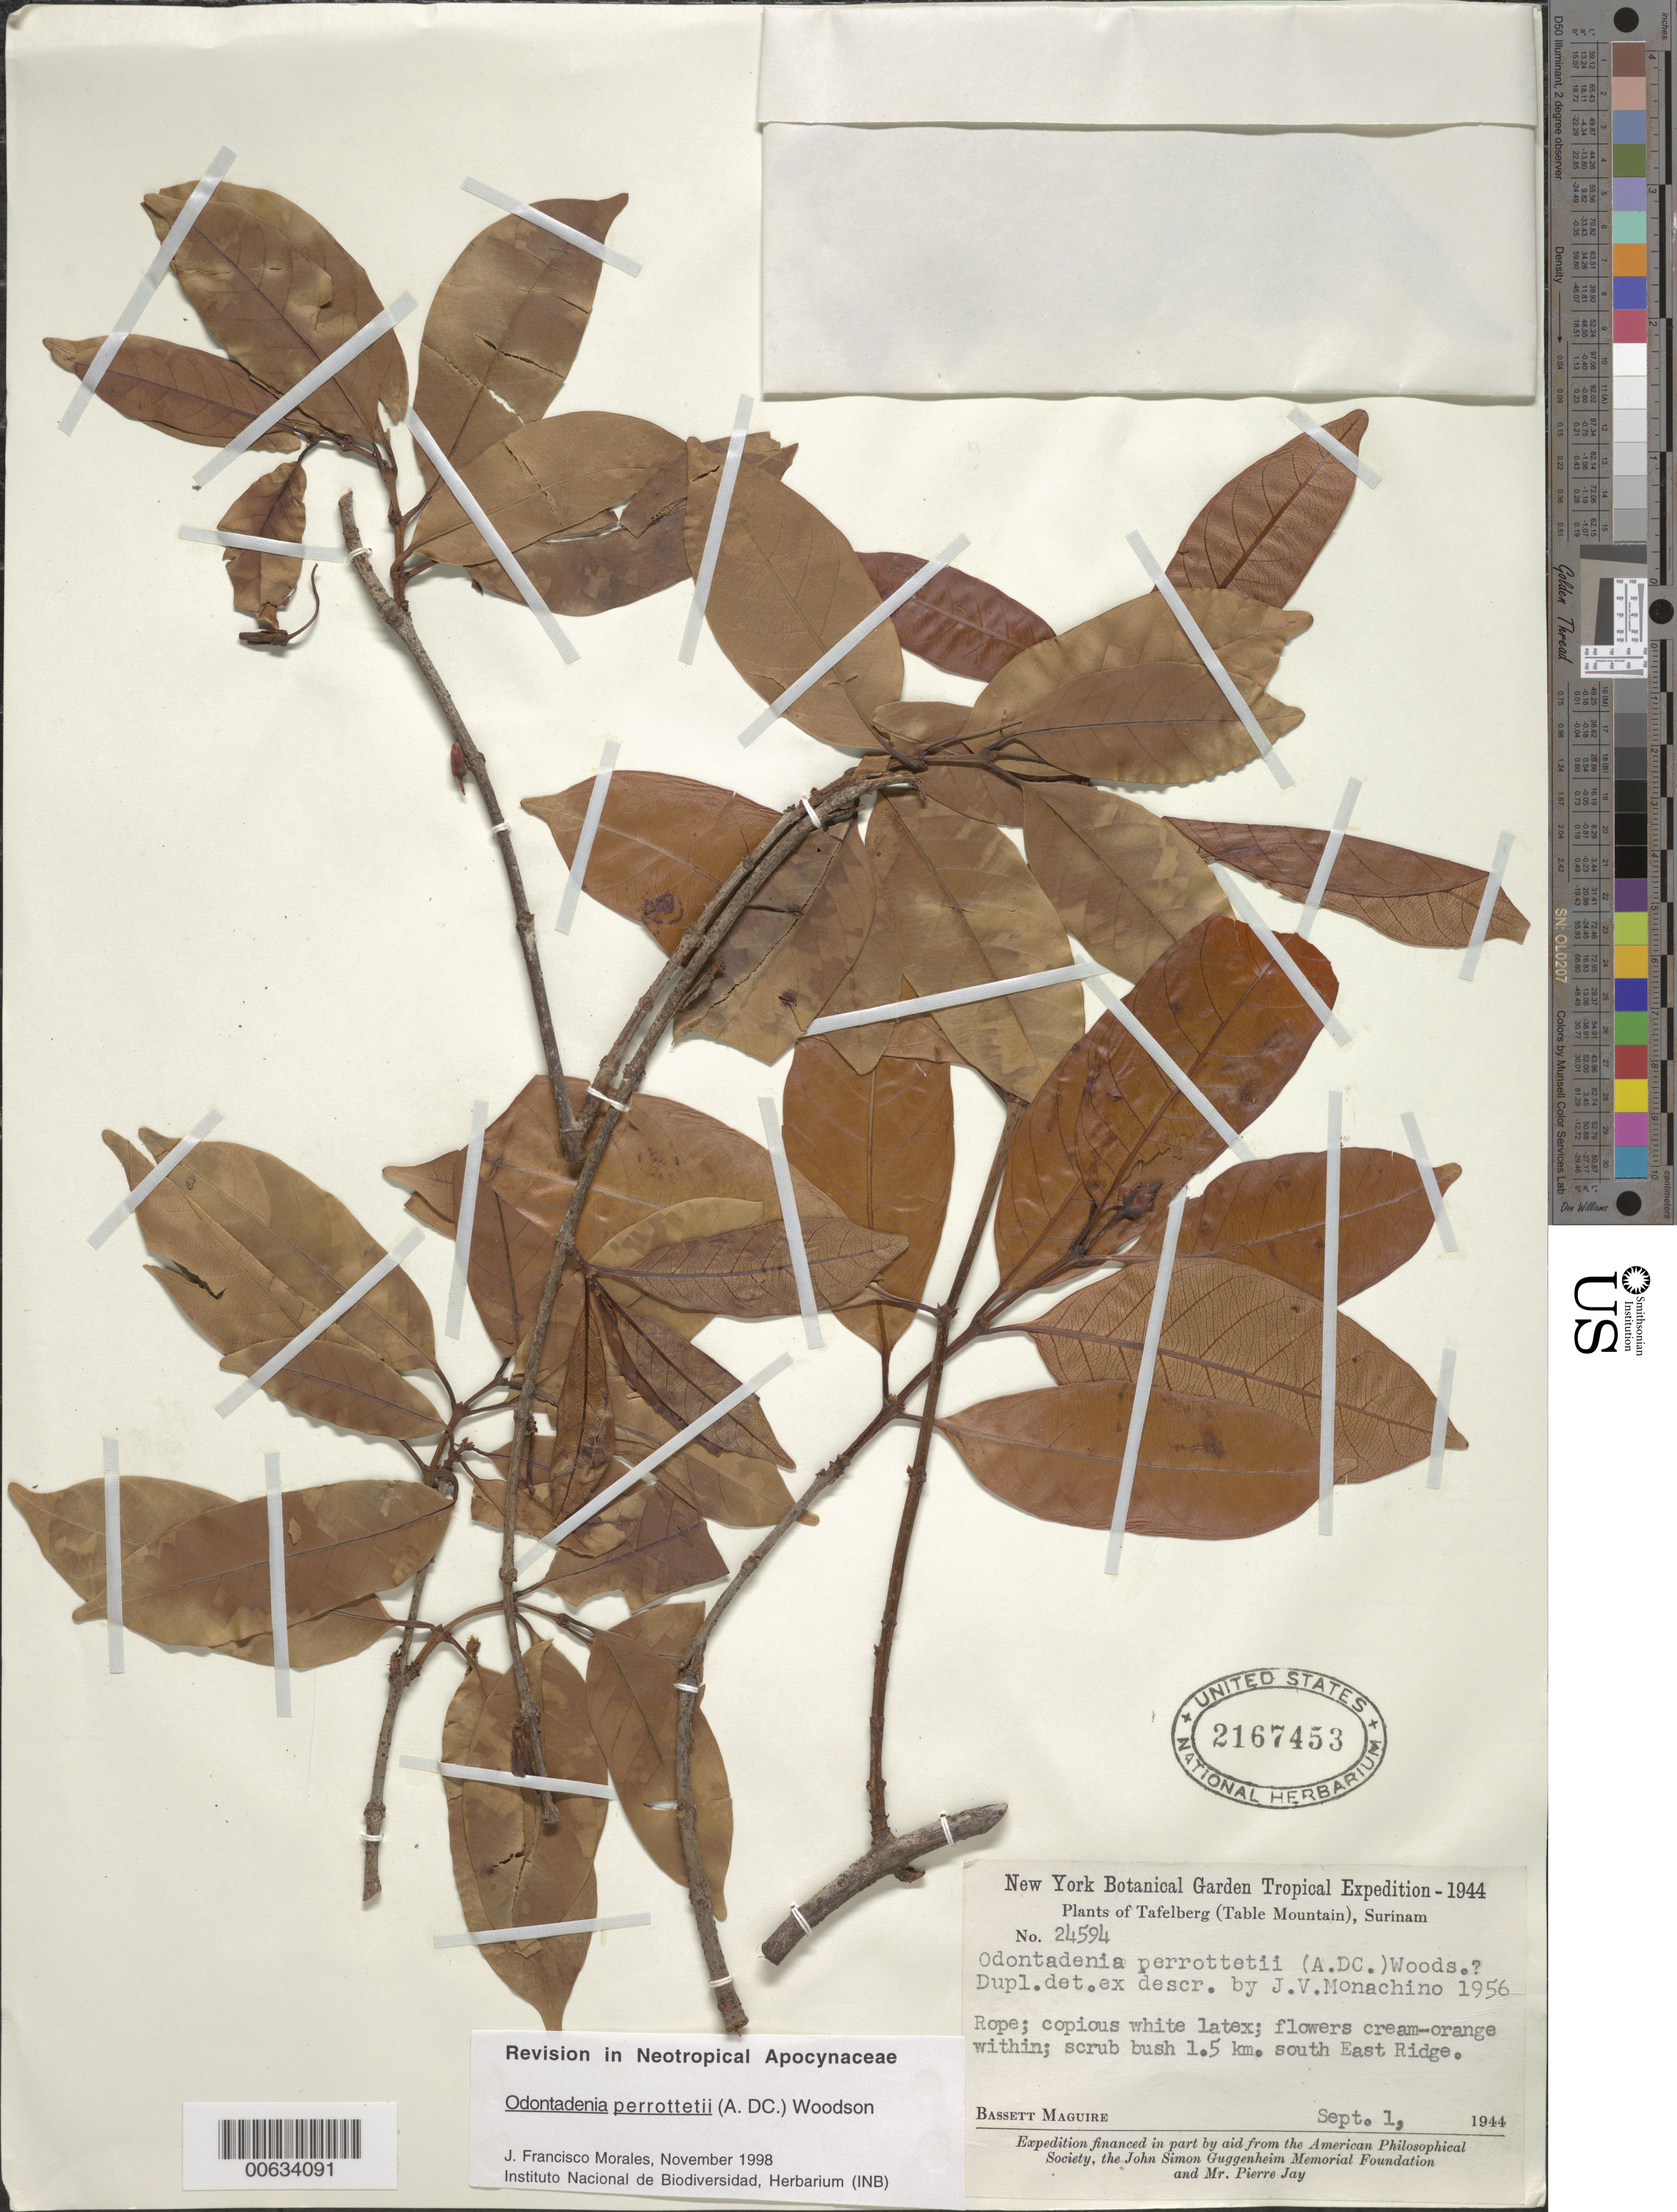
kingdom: Plantae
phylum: Tracheophyta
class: Magnoliopsida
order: Gentianales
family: Apocynaceae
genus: Odontadenia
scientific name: Odontadenia perrottetii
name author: (A. DC.) Woodson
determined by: Morales, J. F.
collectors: B. Maguire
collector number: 24594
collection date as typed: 1-Sep-44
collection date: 1944-09-01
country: Suriname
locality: Tafelberg (Table Mountain), East Ridge, 1.5 km S of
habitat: Scrub bush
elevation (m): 920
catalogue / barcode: US 2167453